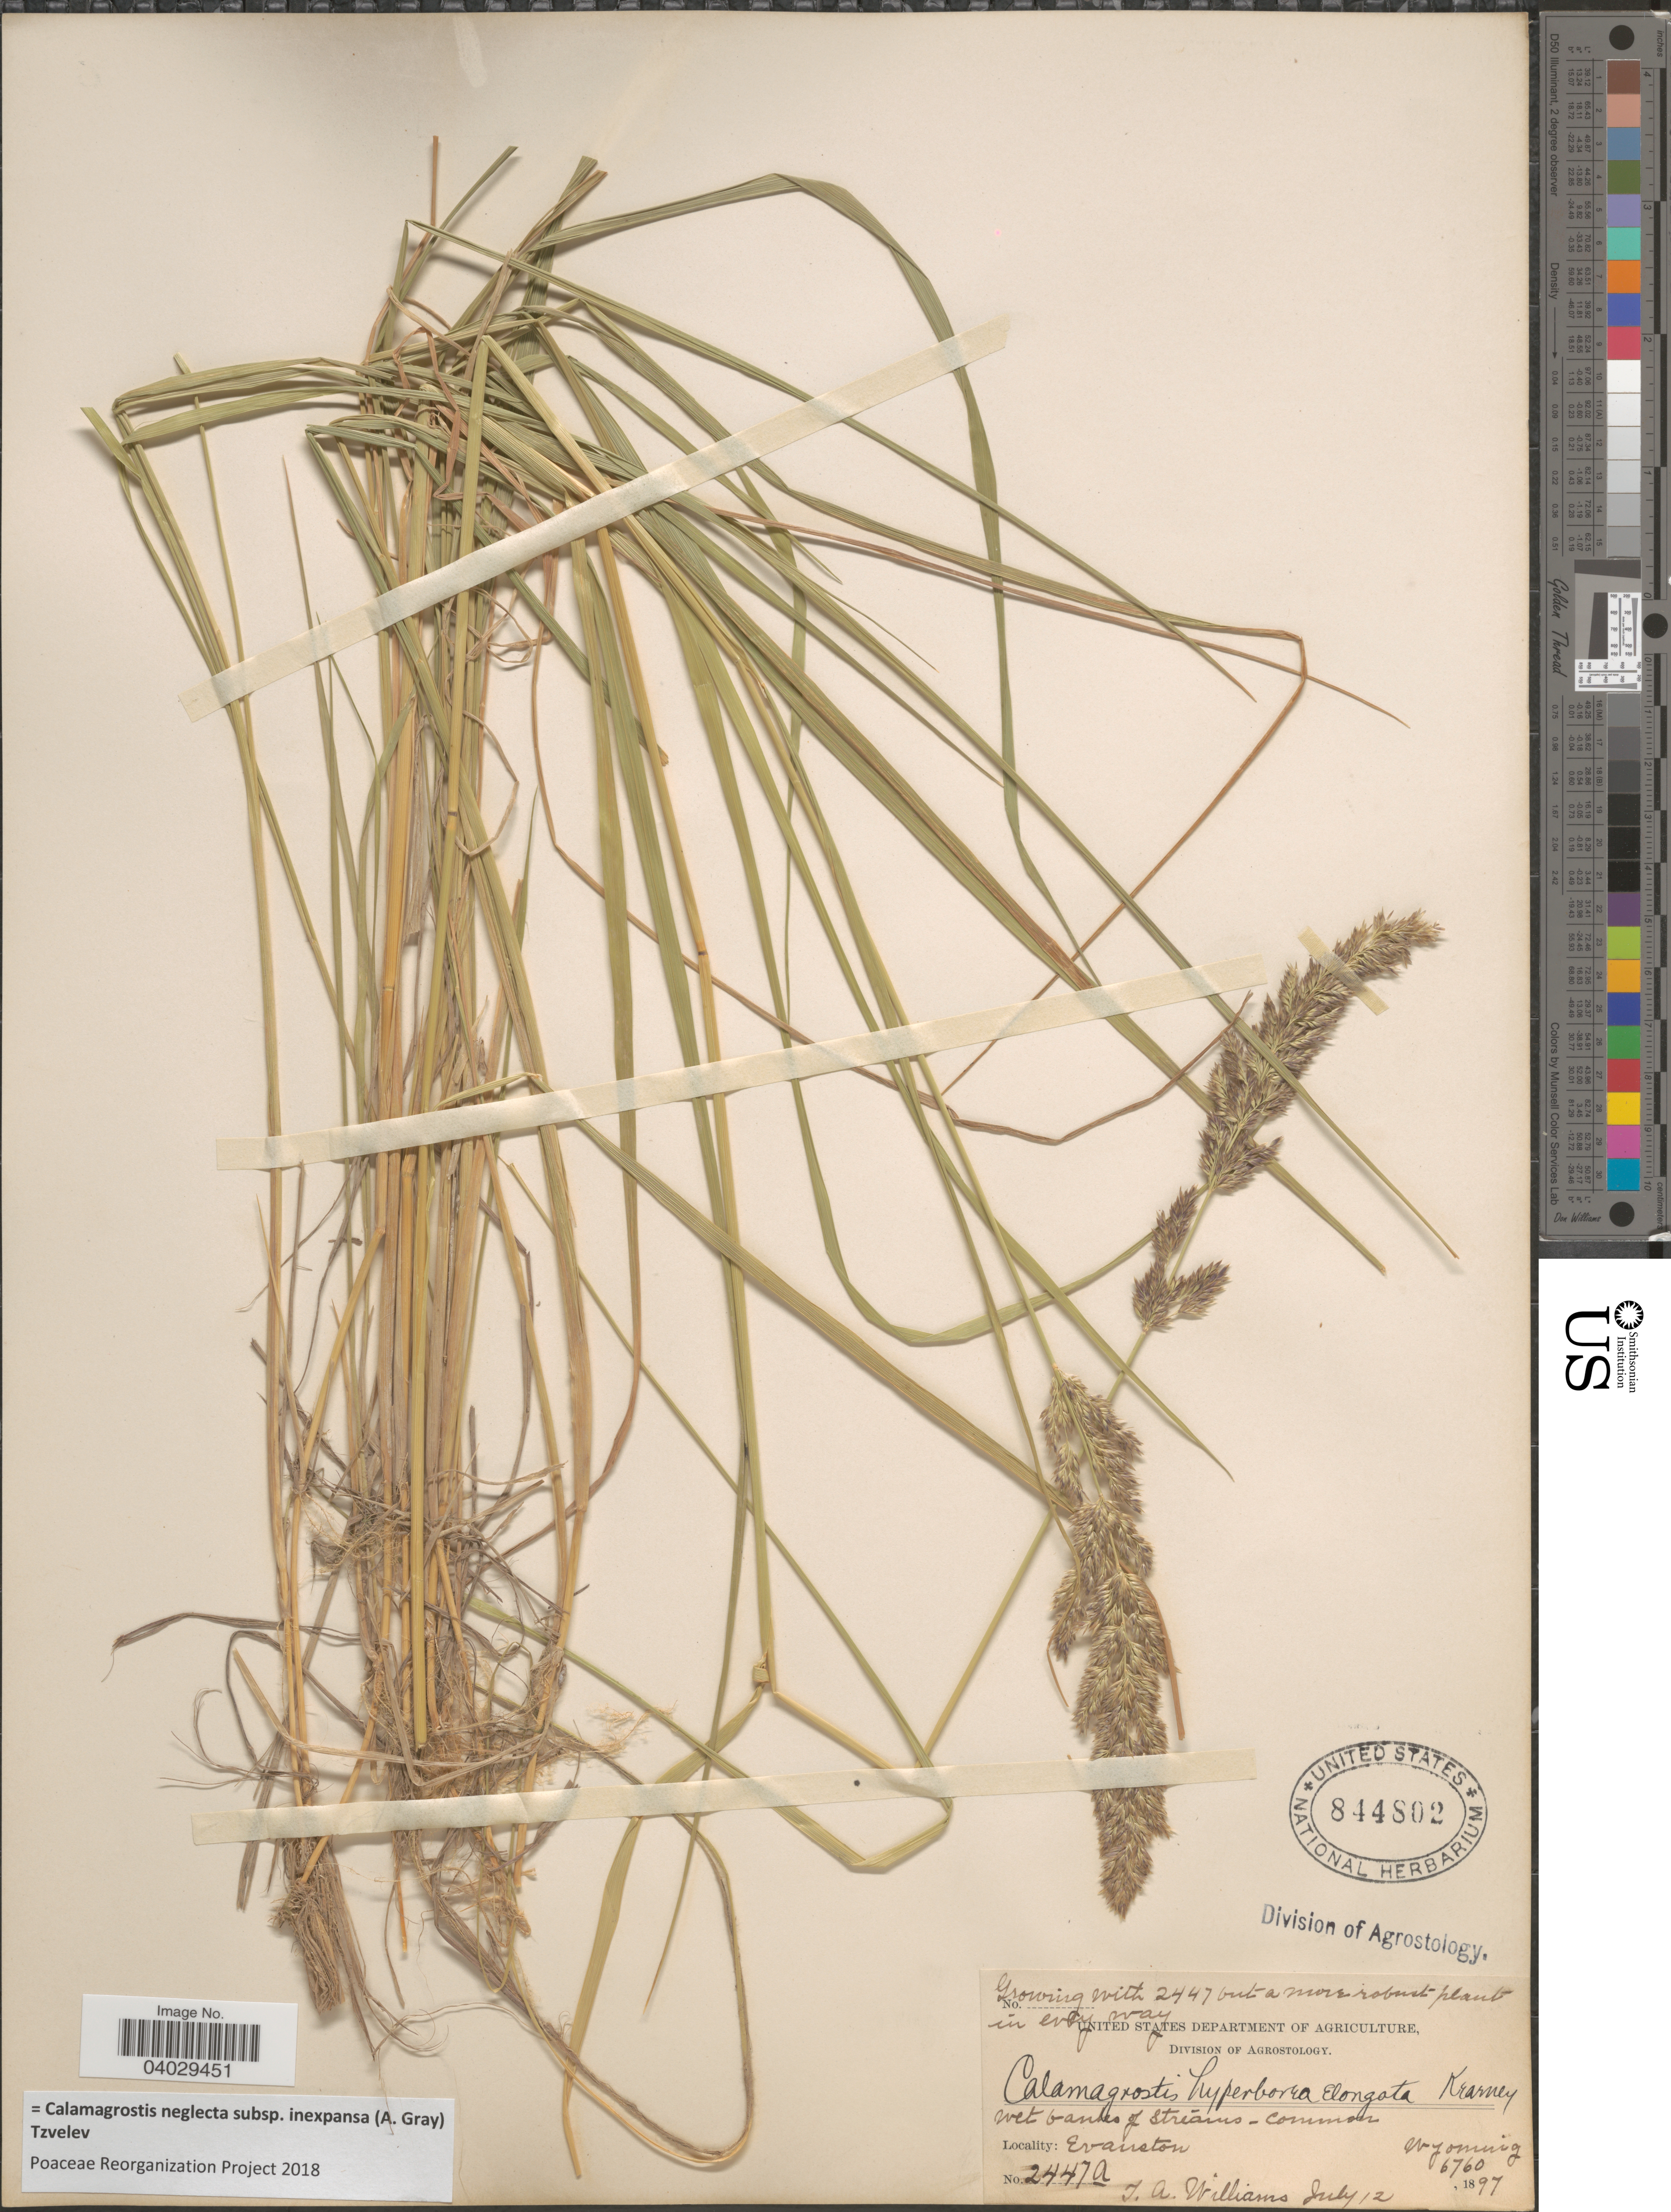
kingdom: Plantae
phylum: Tracheophyta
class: Liliopsida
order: Poales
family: Poaceae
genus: Calamagrostis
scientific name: Calamagrostis neglecta subsp. inexpansa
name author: (A. Gray) Tzvelev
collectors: T. Williams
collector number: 2447a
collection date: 1897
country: United States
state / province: Wyoming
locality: Evanston.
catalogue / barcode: US 844802